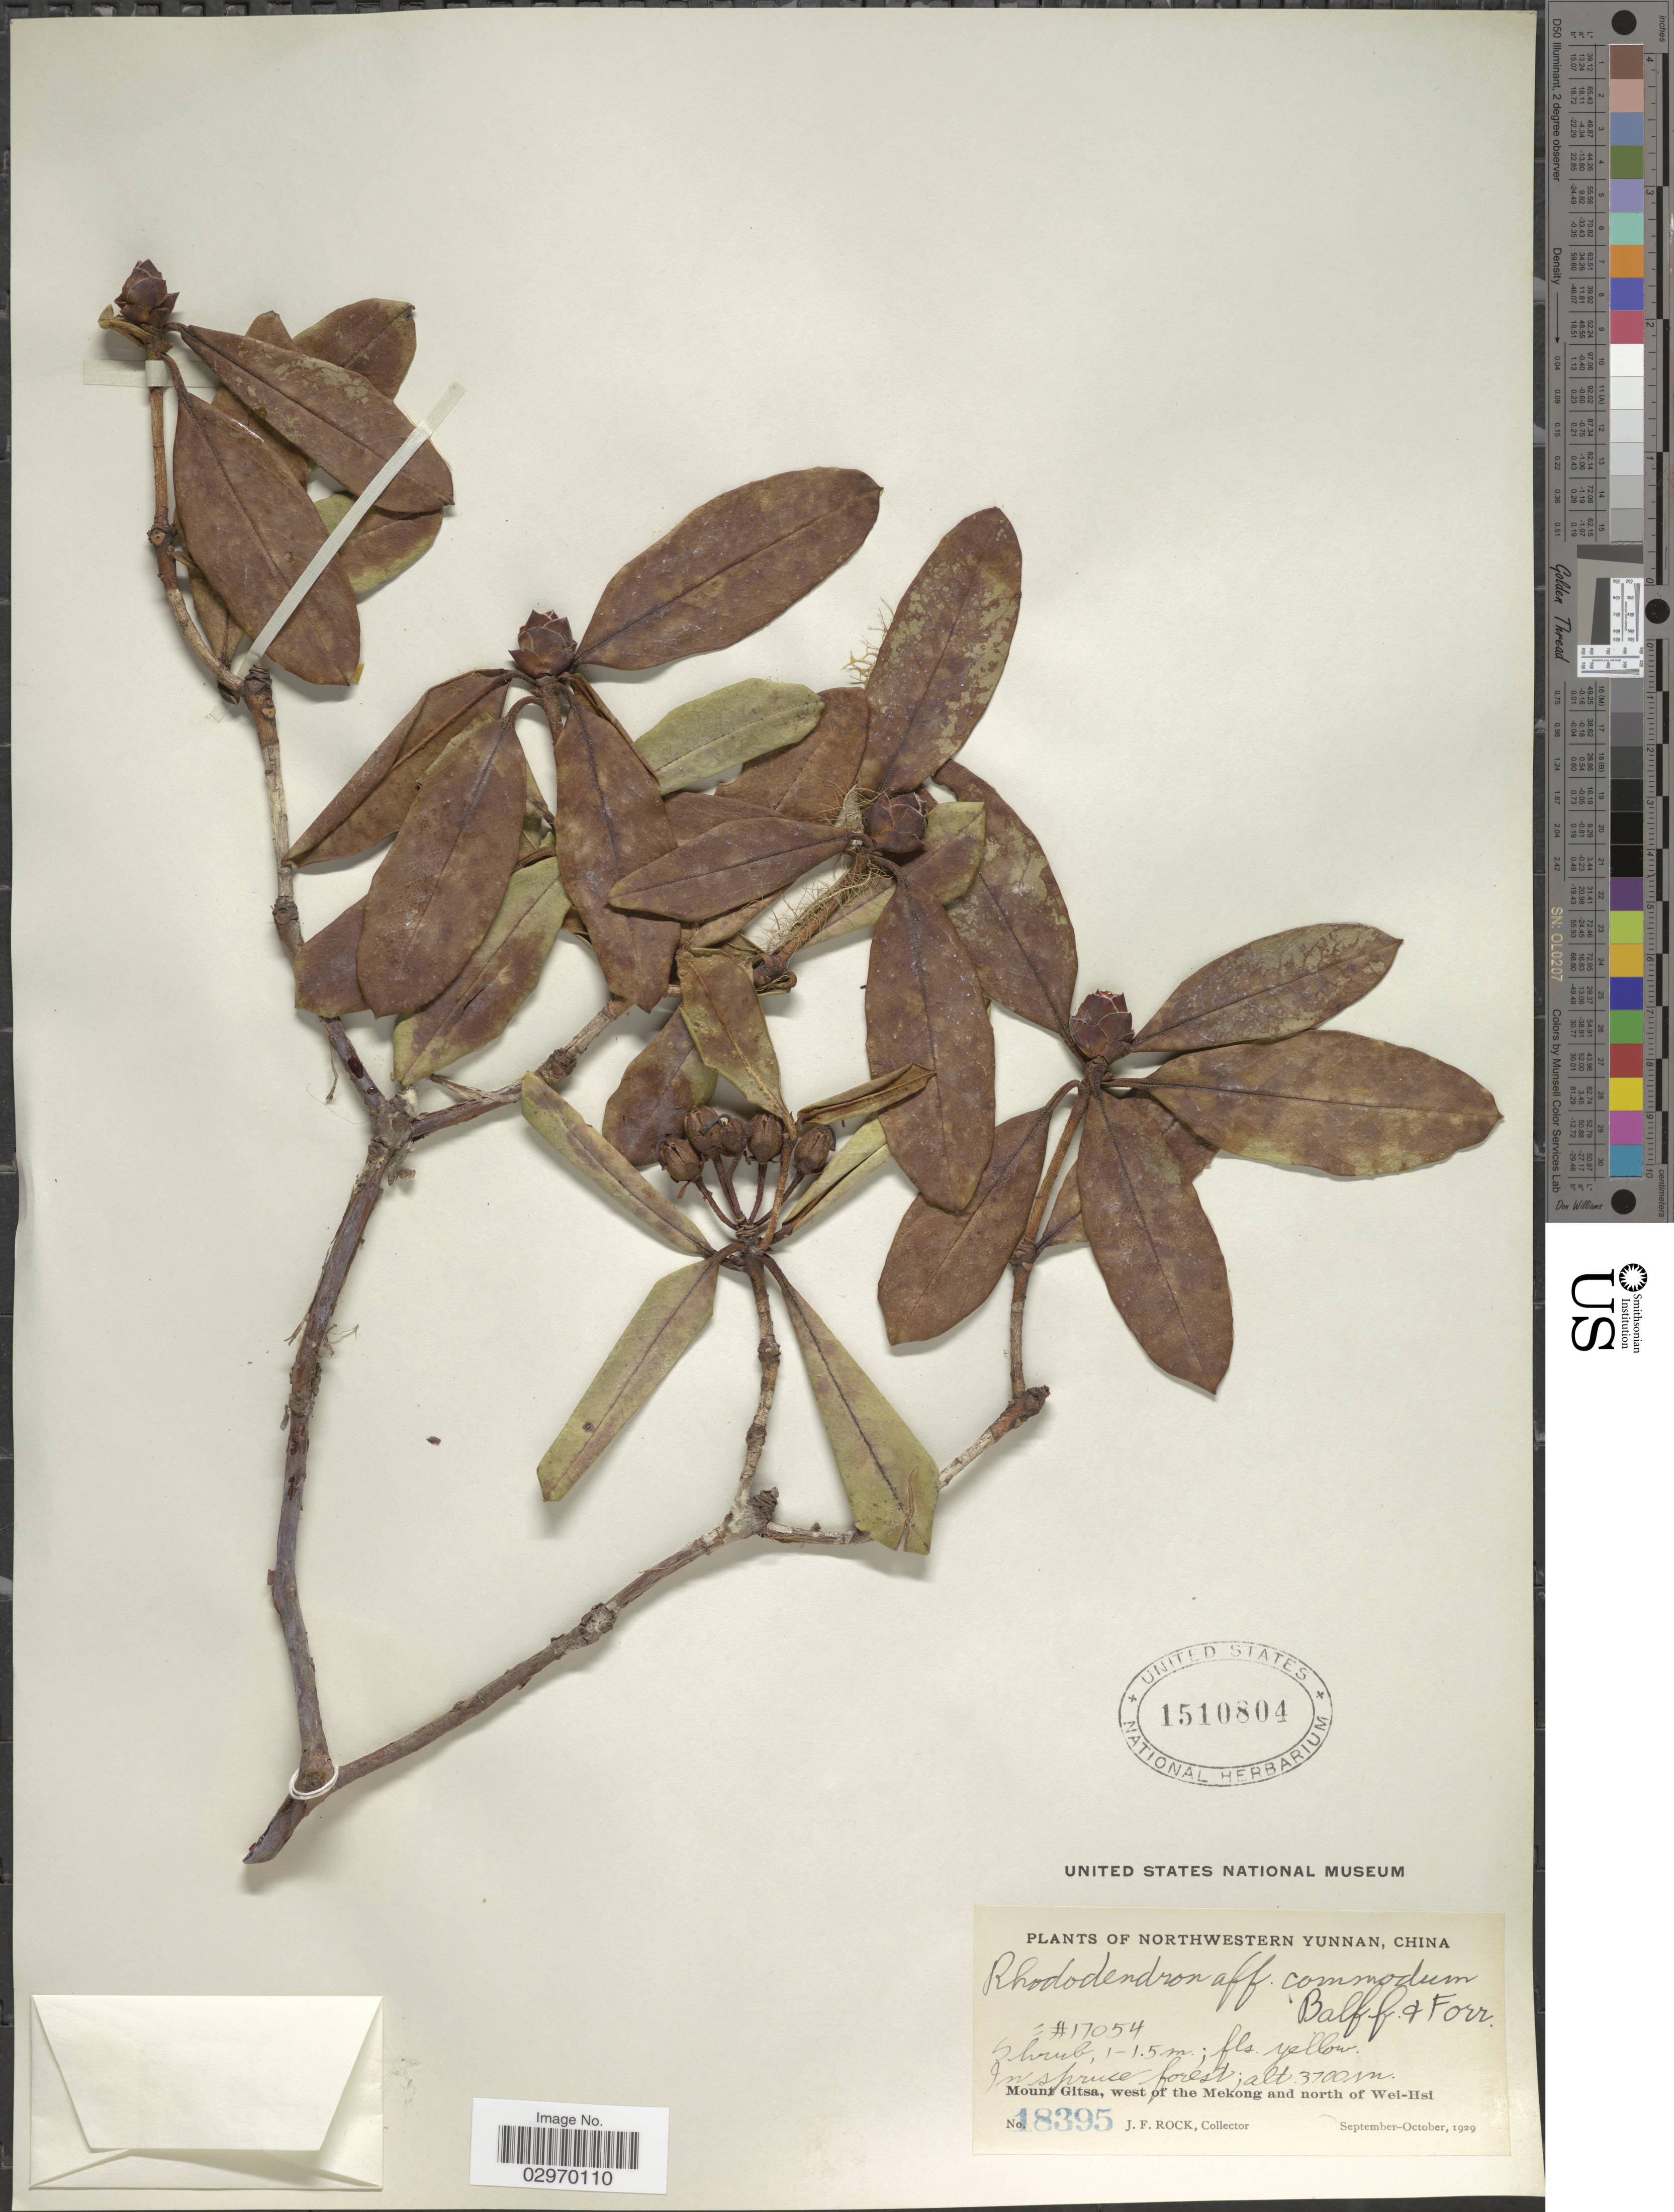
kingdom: Plantae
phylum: Tracheophyta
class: Magnoliopsida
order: Ericales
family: Ericaceae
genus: Rhododendron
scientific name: Rhododendron comisteum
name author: Balf. f. & Forrest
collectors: J. Rock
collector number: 18395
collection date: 1929-09/1929-10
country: China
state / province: Yunnan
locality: Northwestern Yunnan. Mount Gitsa, west of the Mekong and north of Wei-Hsi.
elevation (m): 3700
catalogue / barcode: US 1510804